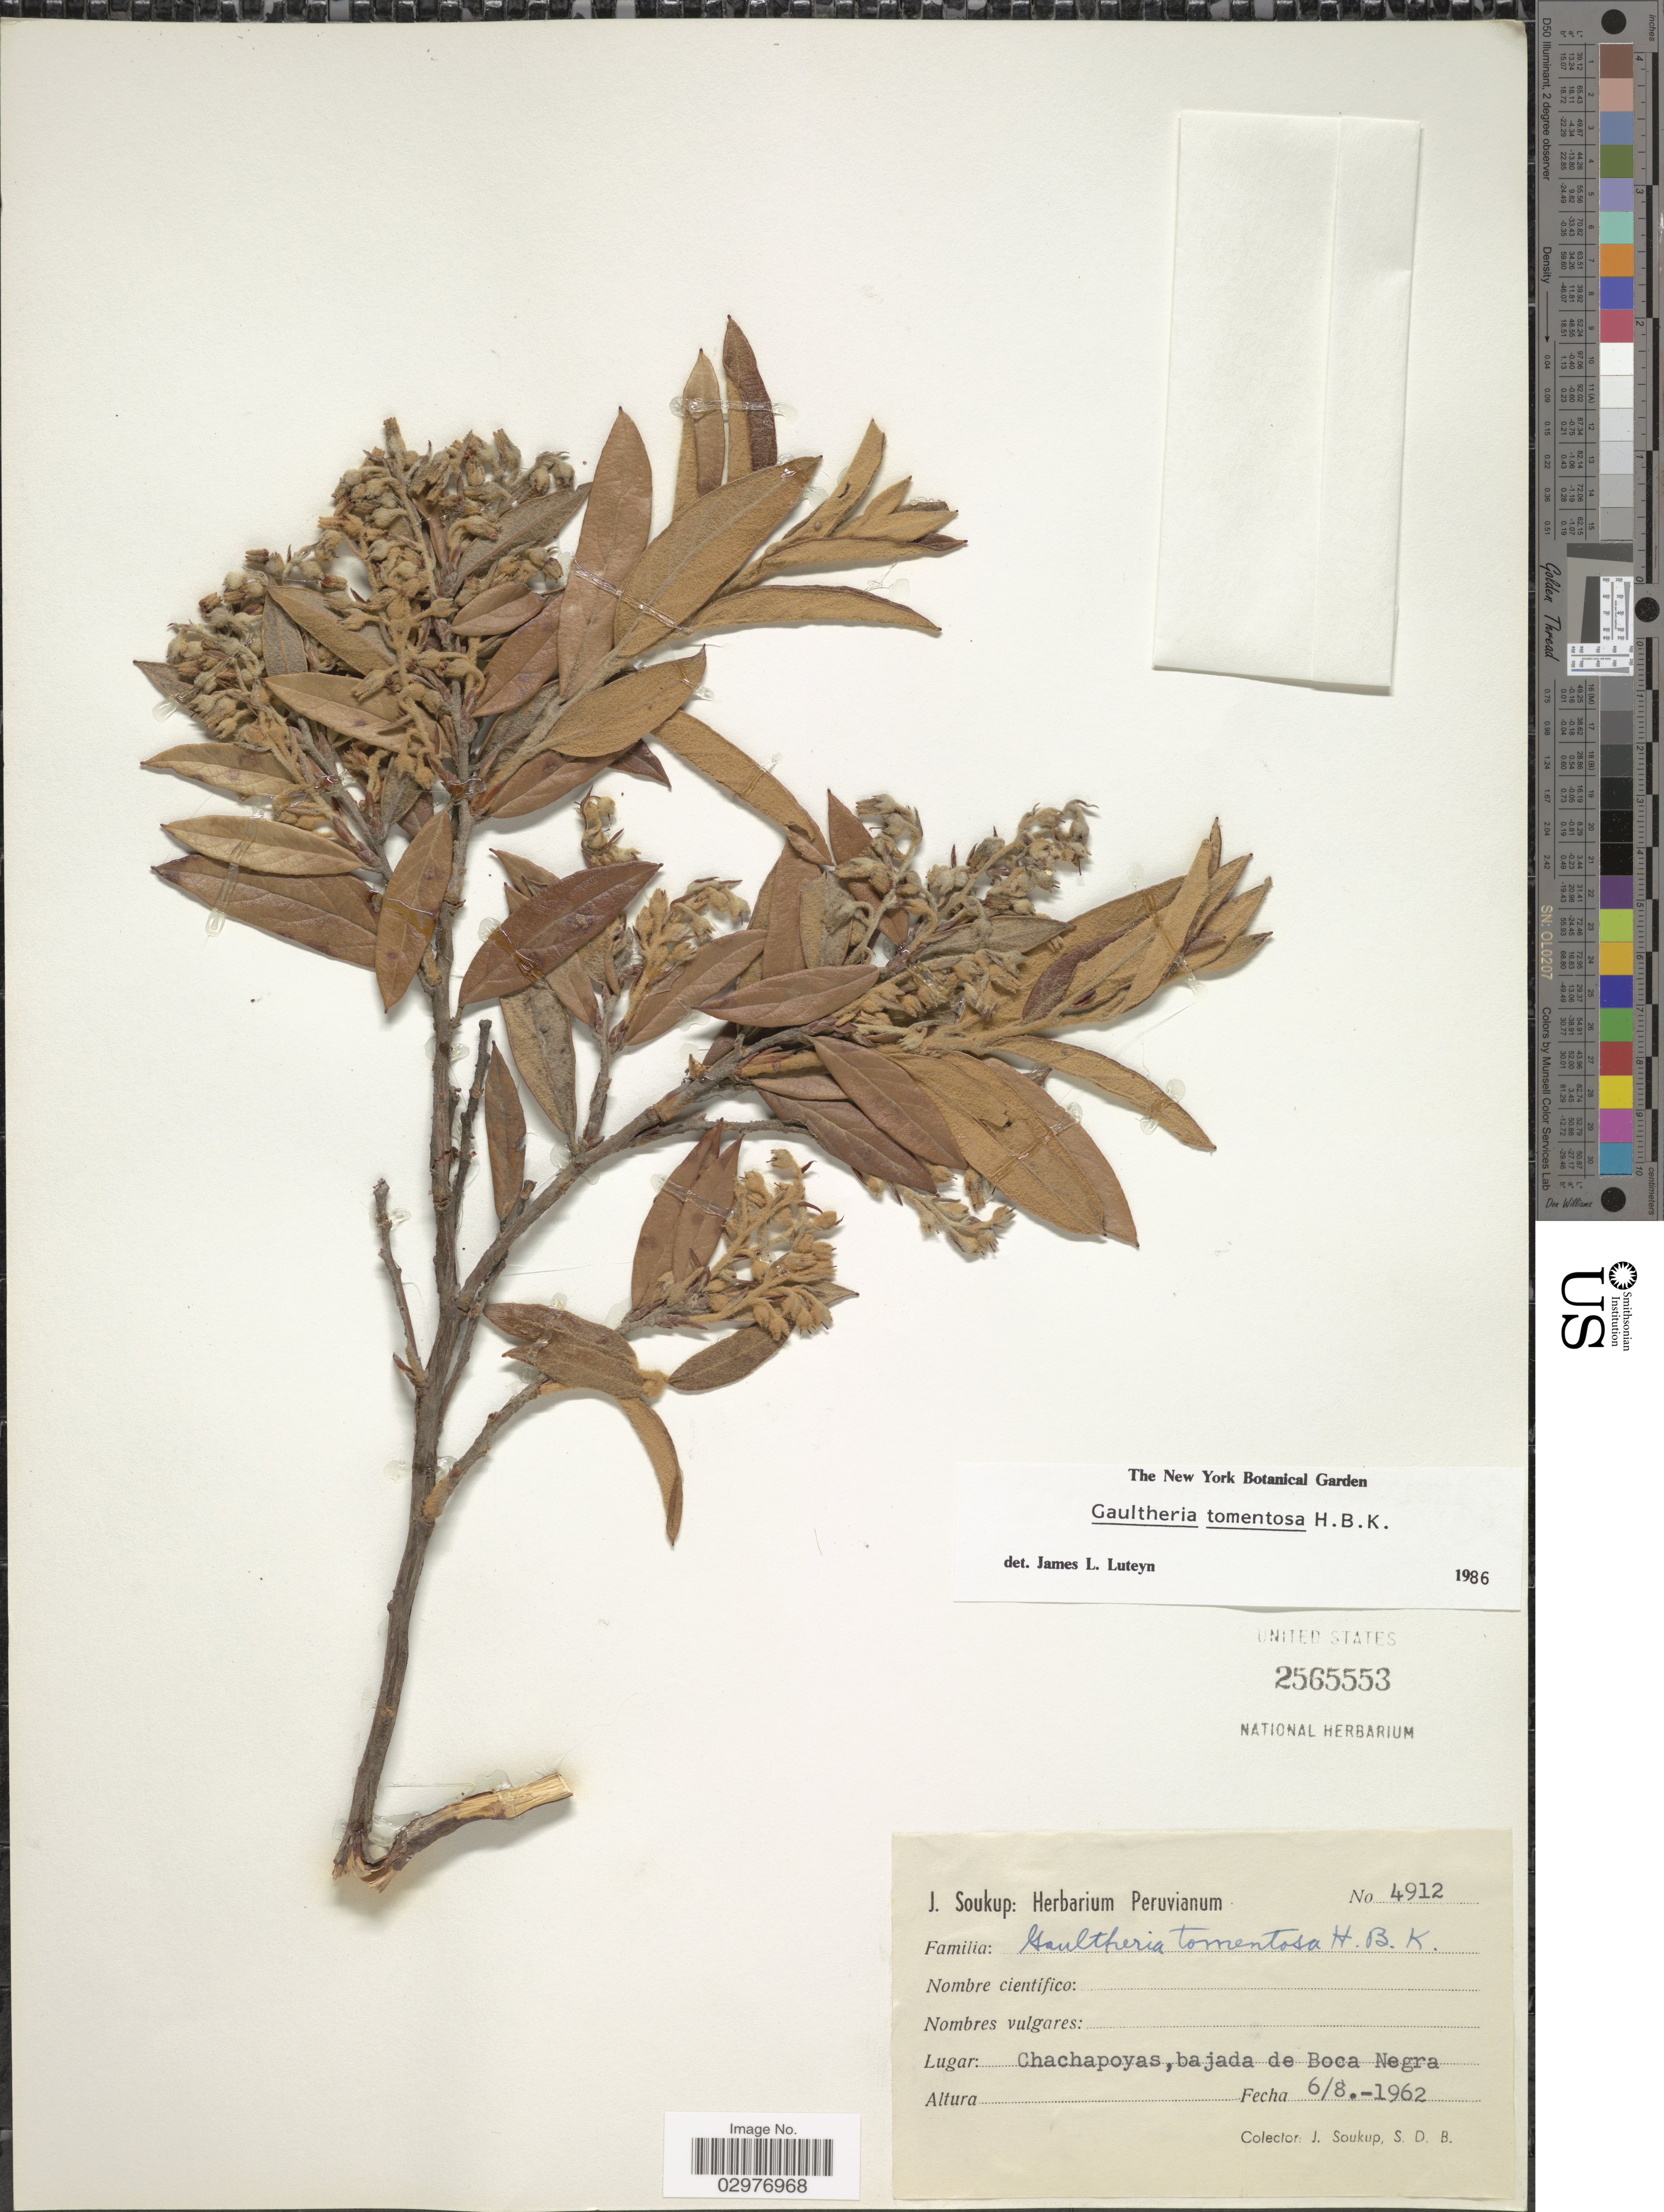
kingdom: Plantae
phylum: Tracheophyta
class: Magnoliopsida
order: Ericales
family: Ericaceae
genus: Gaultheria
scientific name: Gaultheria tomentosa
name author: Kunth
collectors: J. Soukup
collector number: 4912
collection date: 1962-08-06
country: Peru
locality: Chachapoyas, bajada de Boca Negra.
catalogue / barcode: US 2565553